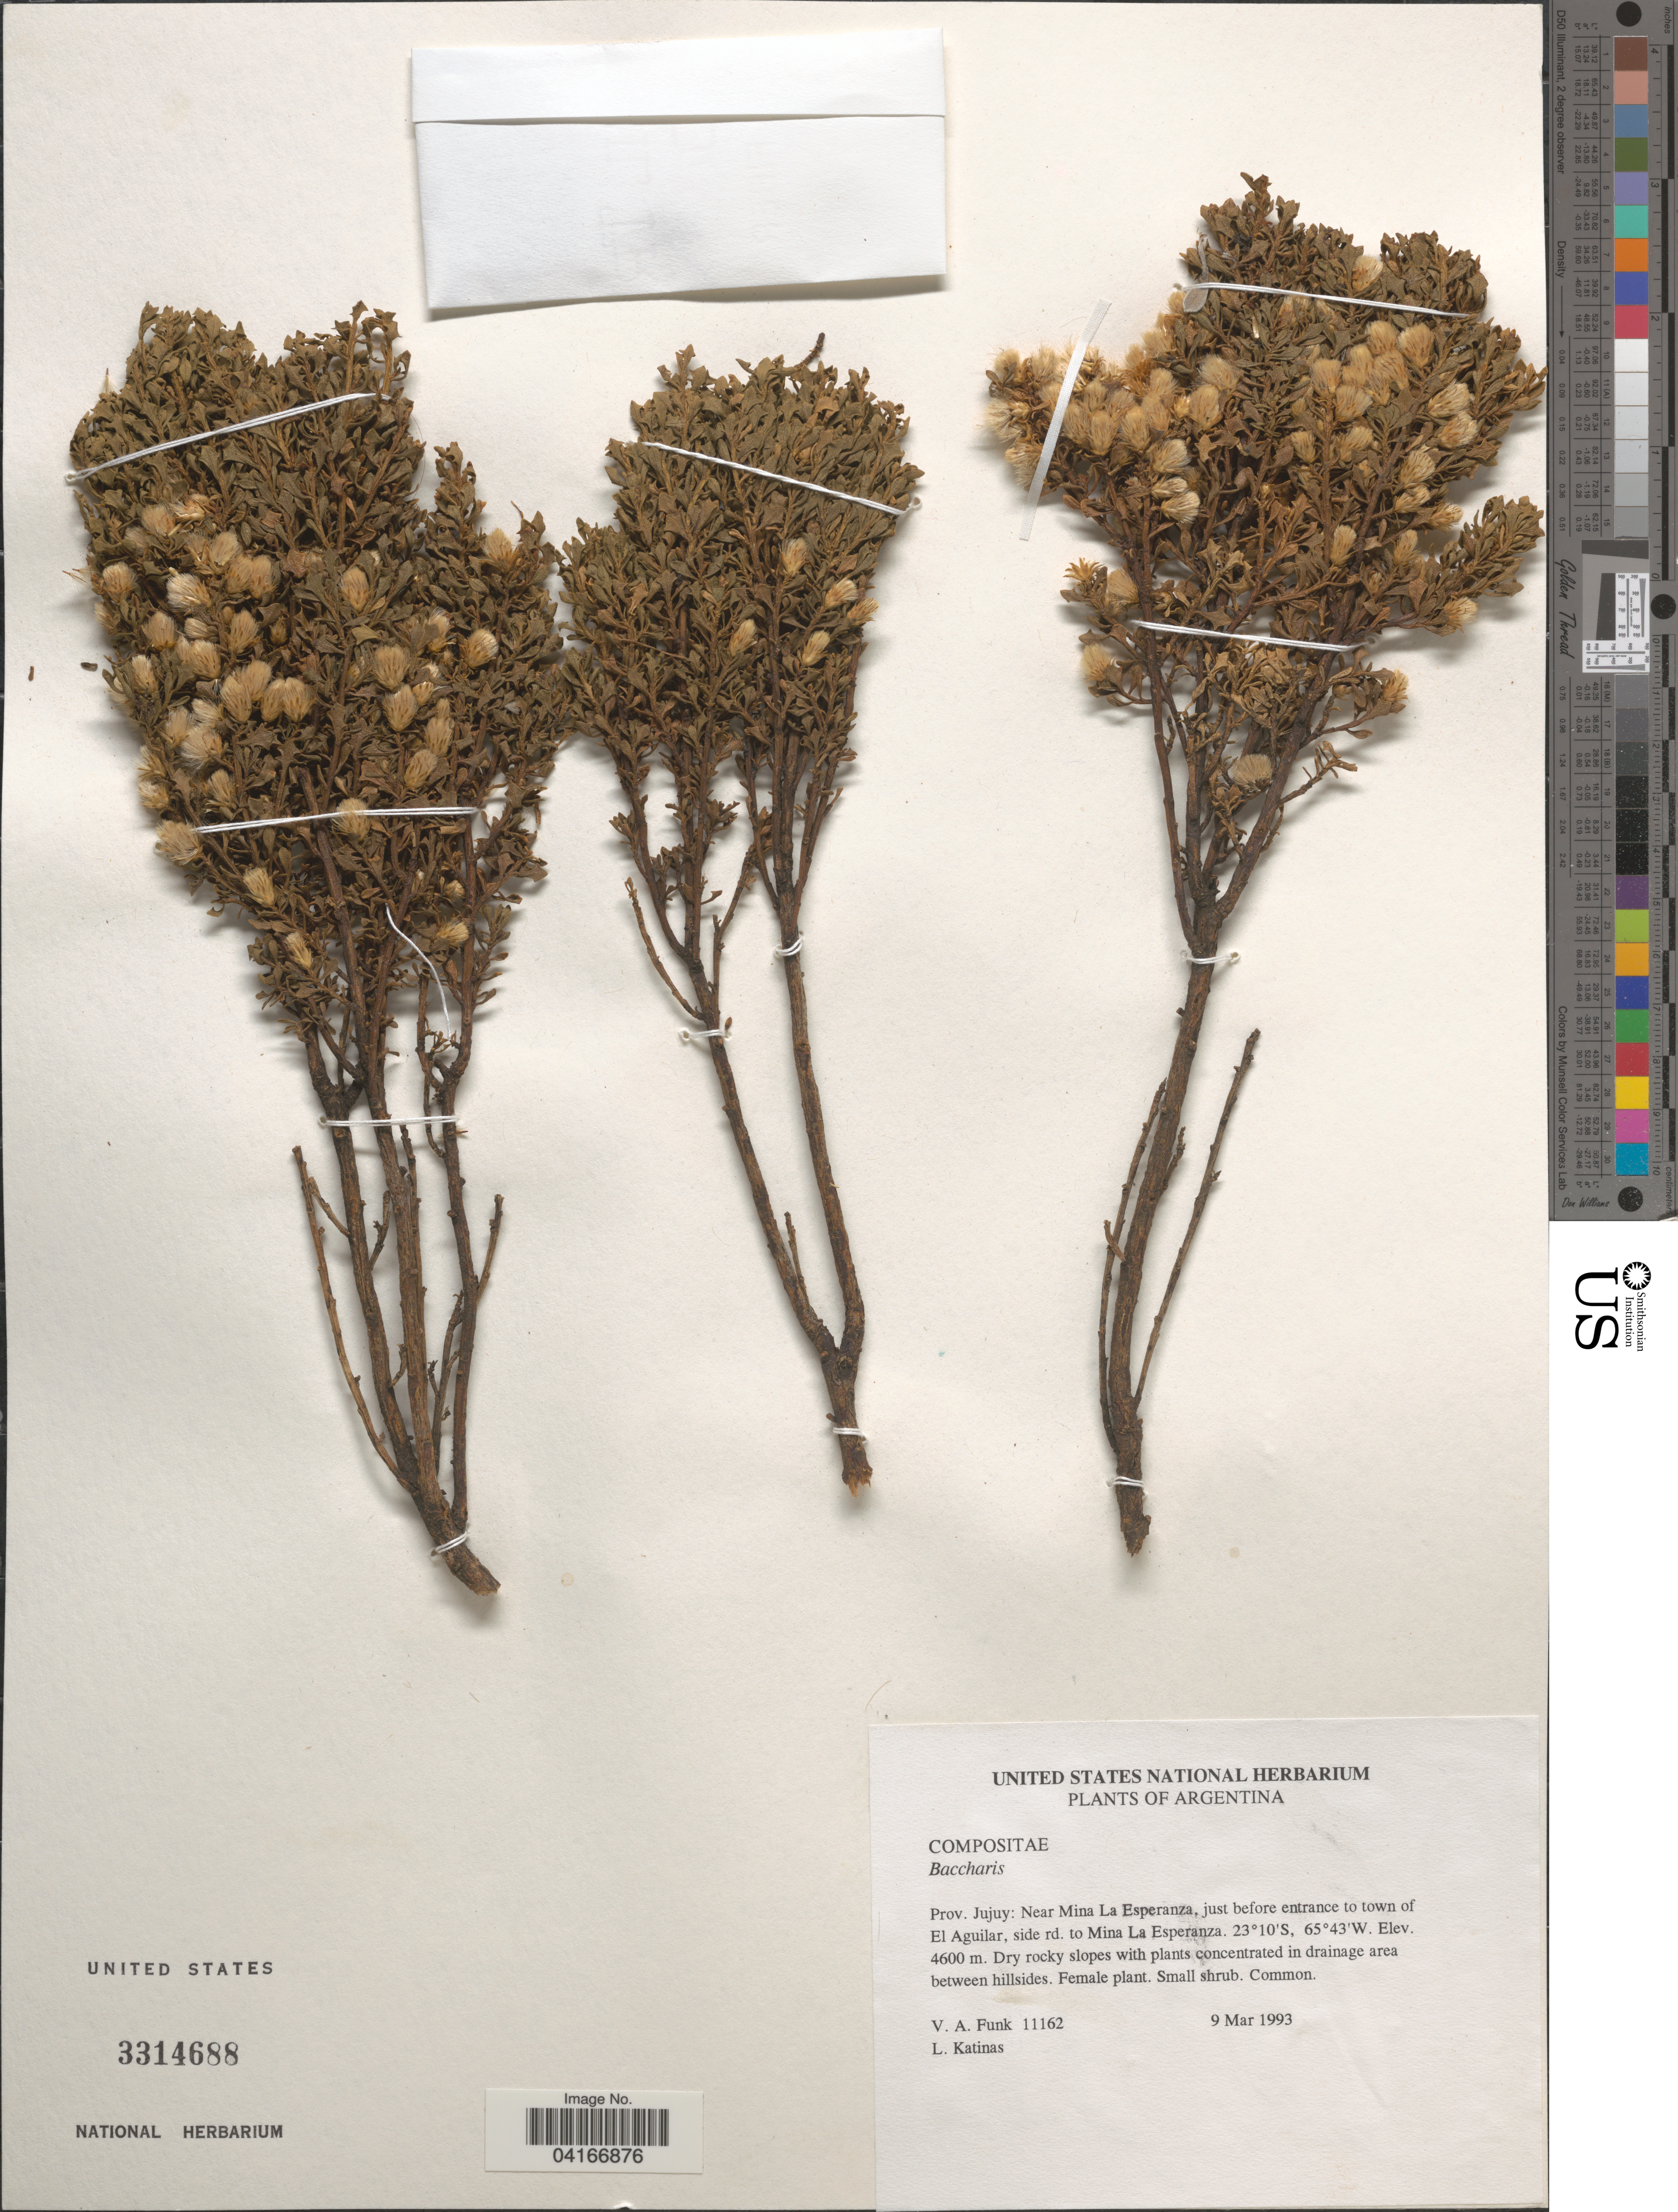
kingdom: Plantae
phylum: Tracheophyta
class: Magnoliopsida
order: Asterales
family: Asteraceae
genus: Baccharis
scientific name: Baccharis sp.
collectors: V. Funk & L. Katinas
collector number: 11162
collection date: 1993-03-09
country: Argentina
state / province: Jujuy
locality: Near Mina La Esperanza, just before entrance to town of El Aguilar, side rd. to Mina La Esperanza.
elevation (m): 4600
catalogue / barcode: US 3314688